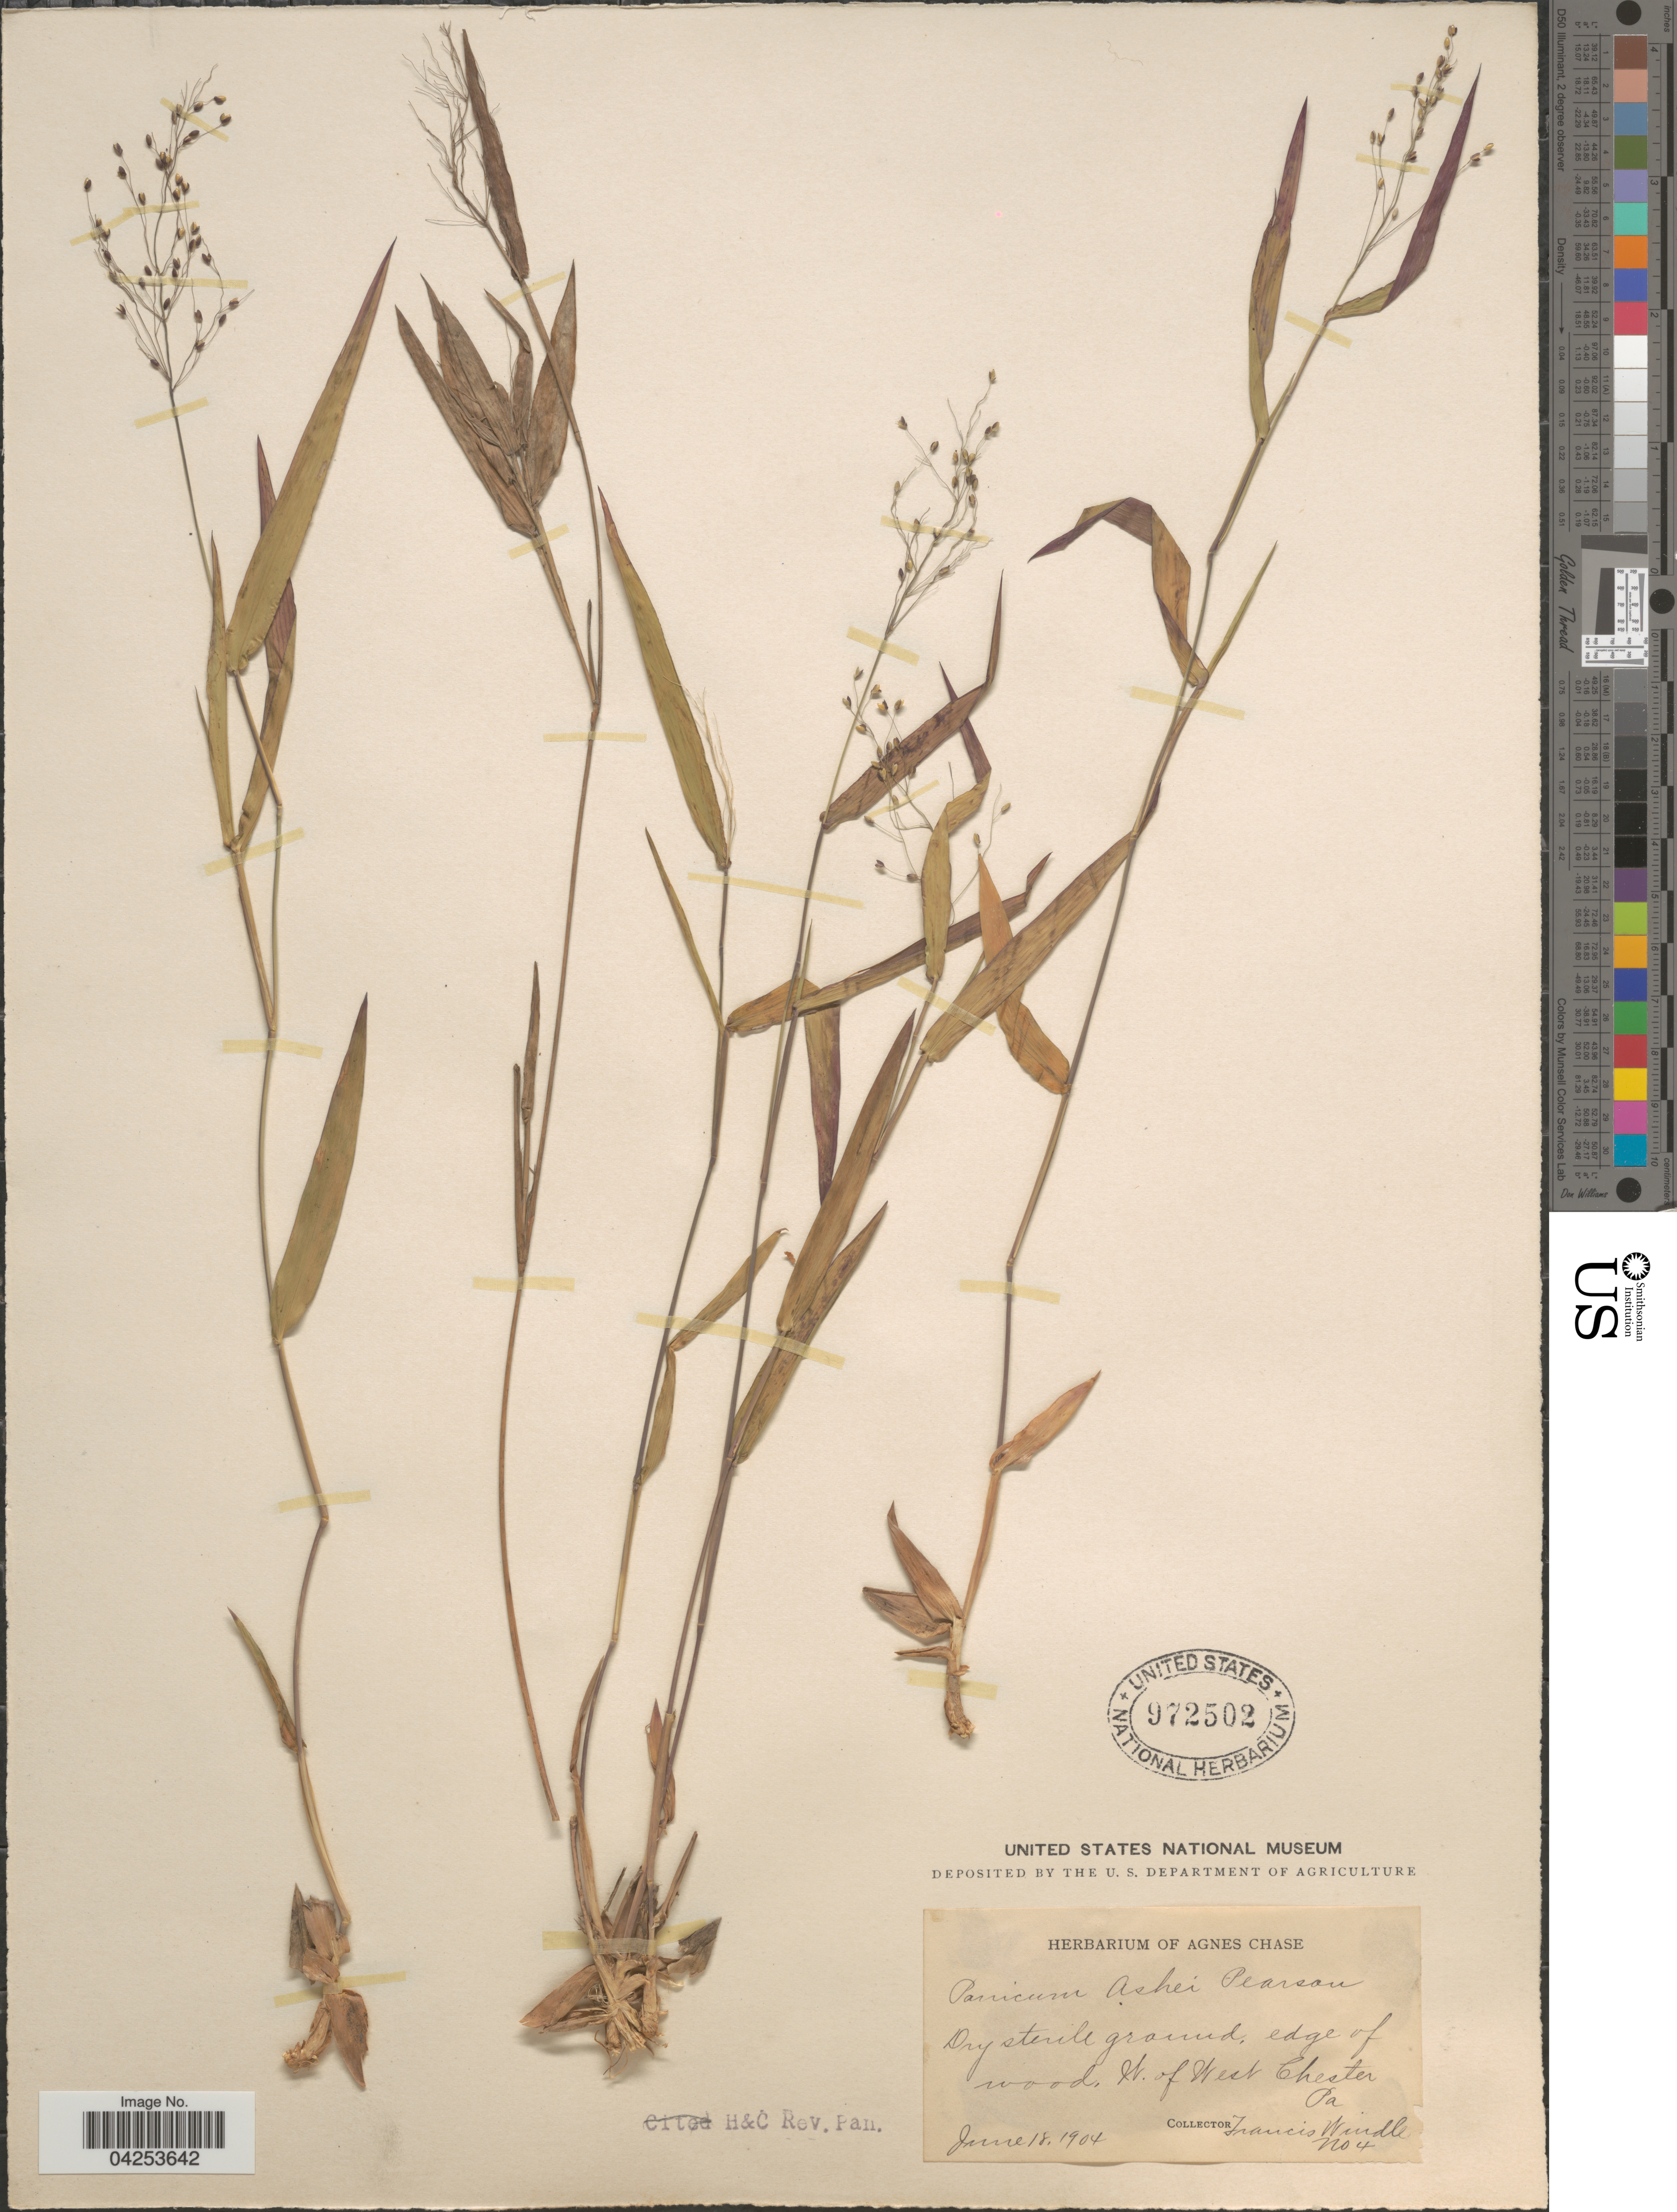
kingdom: Plantae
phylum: Tracheophyta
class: Liliopsida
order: Poales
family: Poaceae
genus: Dichanthelium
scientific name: Dichanthelium commutatum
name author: (Schult.) Gould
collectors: F. Windle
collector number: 4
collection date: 1904-06-18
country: United States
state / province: Pennsylvania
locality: Dry sterile ground, edge of wood, W. of West Chester.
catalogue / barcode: US 972502